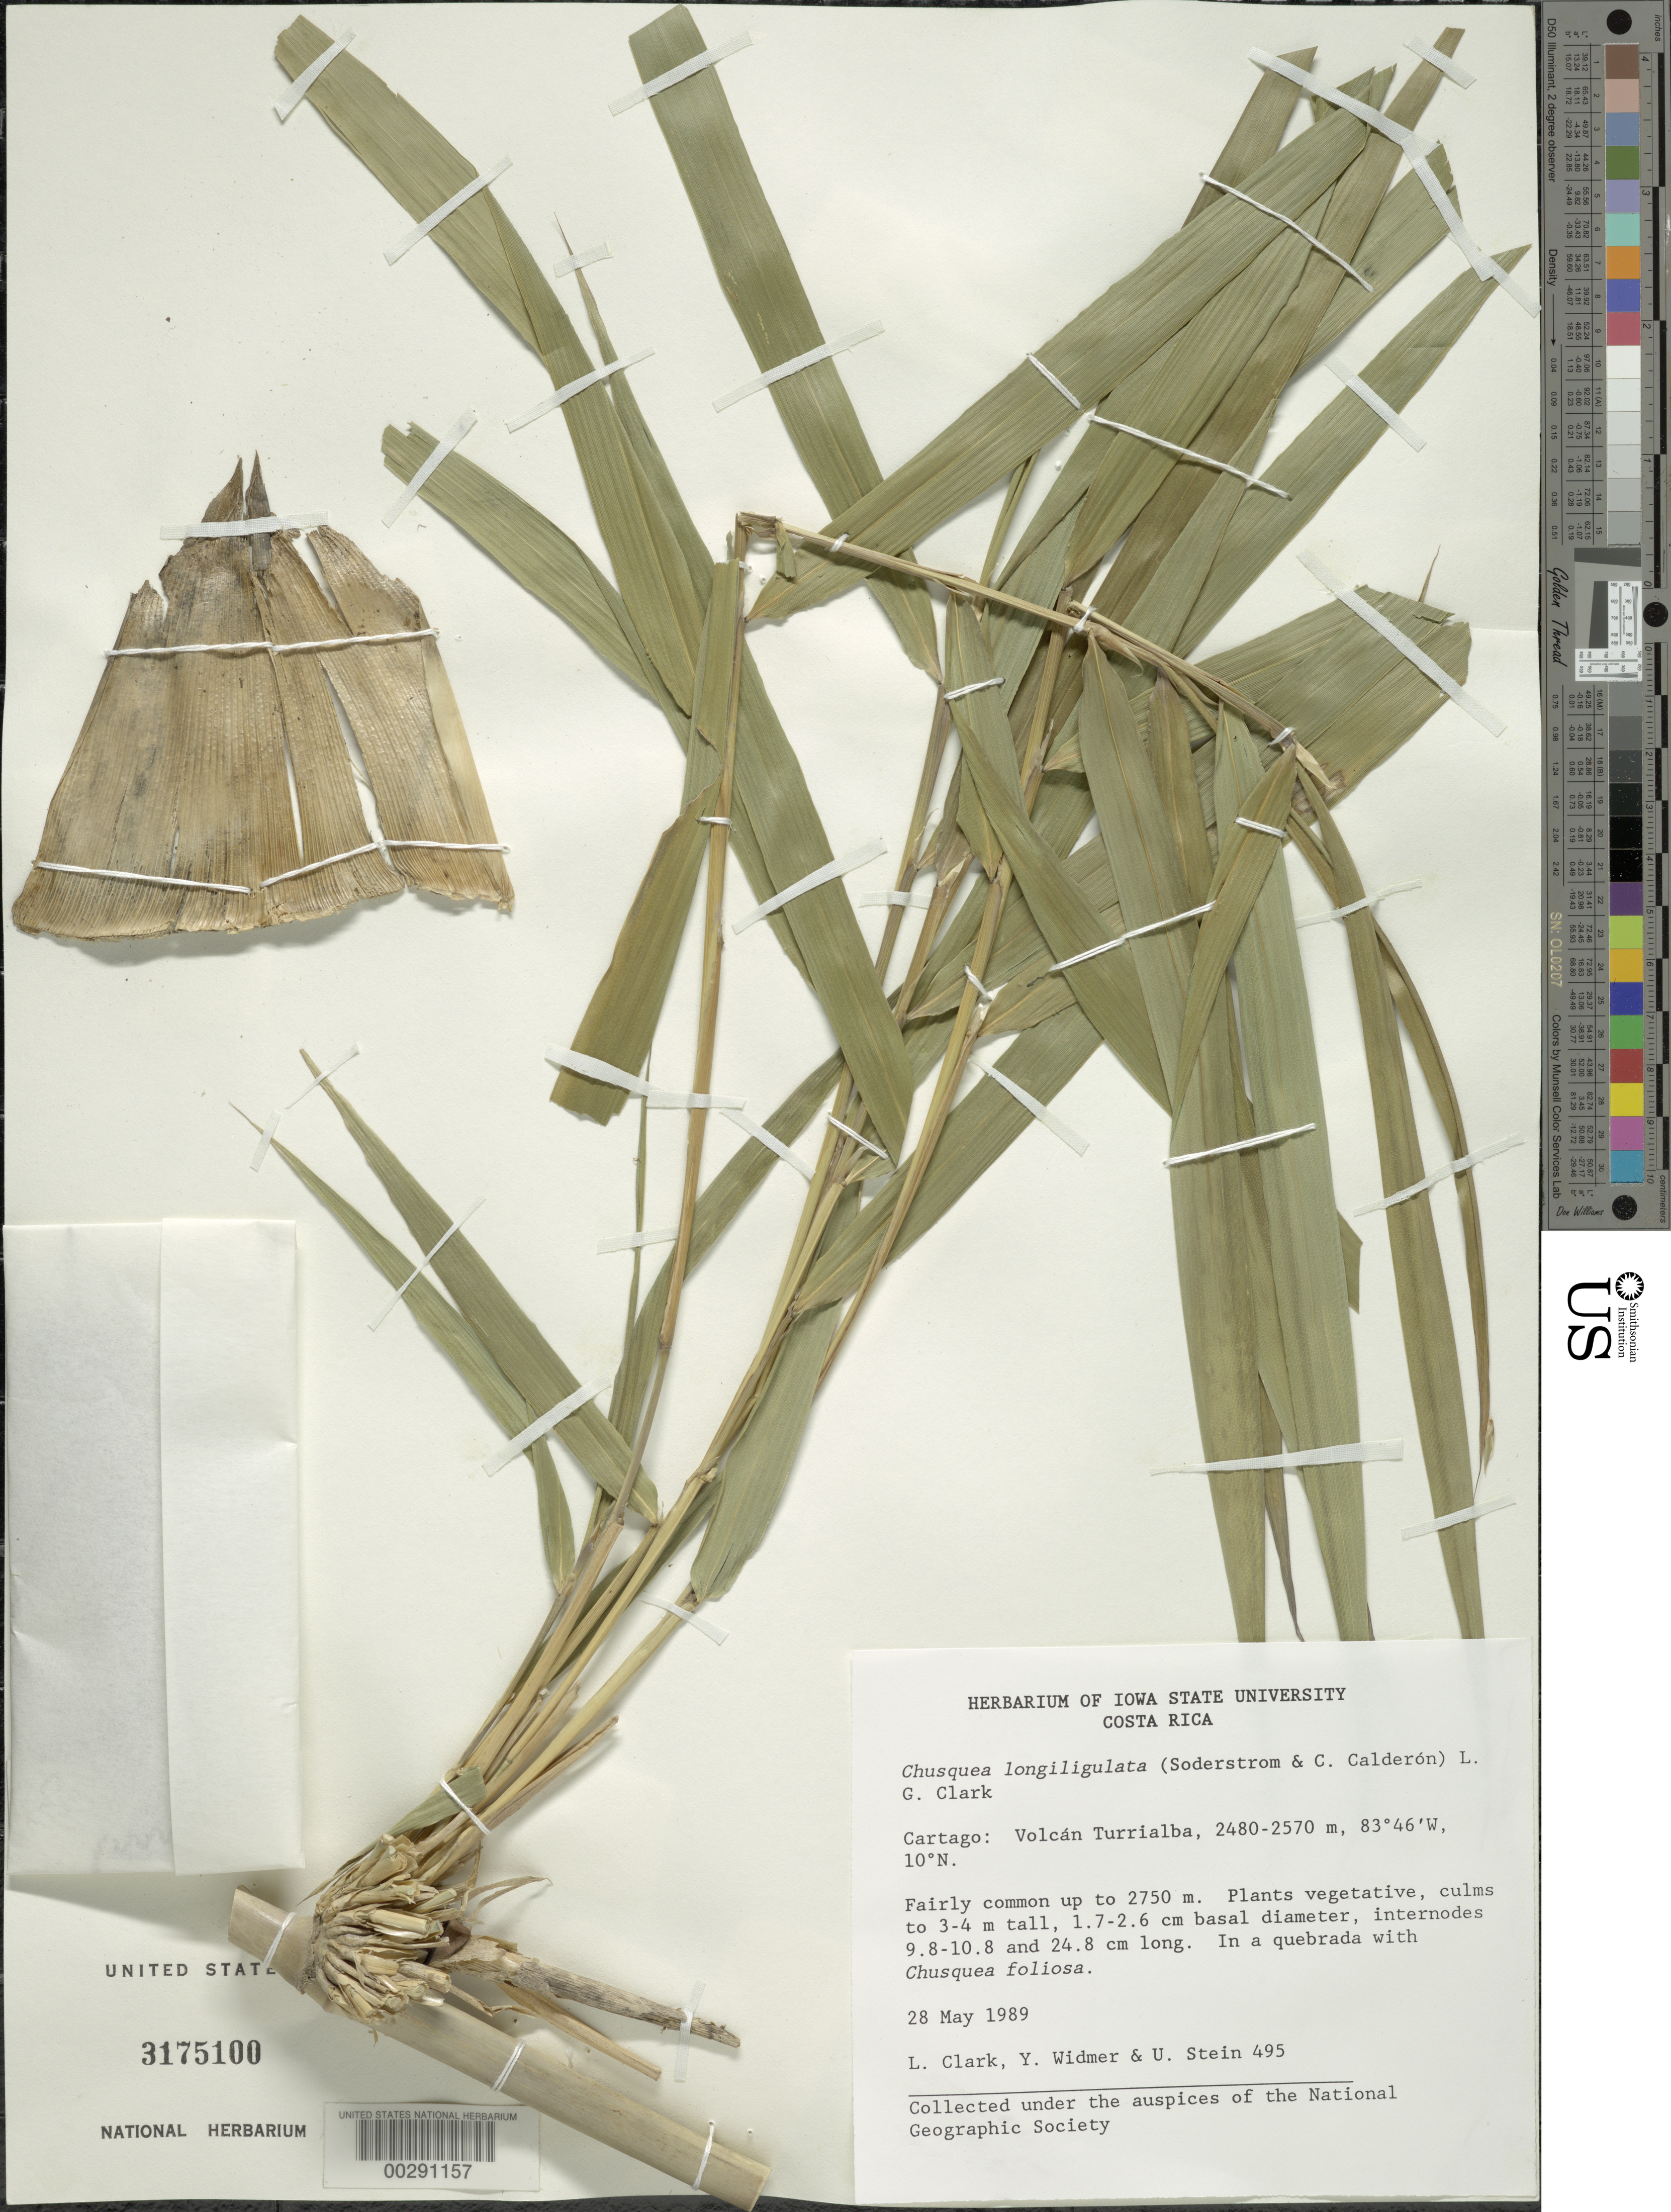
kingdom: Plantae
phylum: Tracheophyta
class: Liliopsida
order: Poales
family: Poaceae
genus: Chusquea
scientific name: Chusquea longiligulata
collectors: L. G. Clark, Y. Widmer & U. Stein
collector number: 495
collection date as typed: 28 May 1989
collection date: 1989-05-28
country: Costa Rica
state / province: Cartago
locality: Volcan Turrialba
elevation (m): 2480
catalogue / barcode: US 3175100